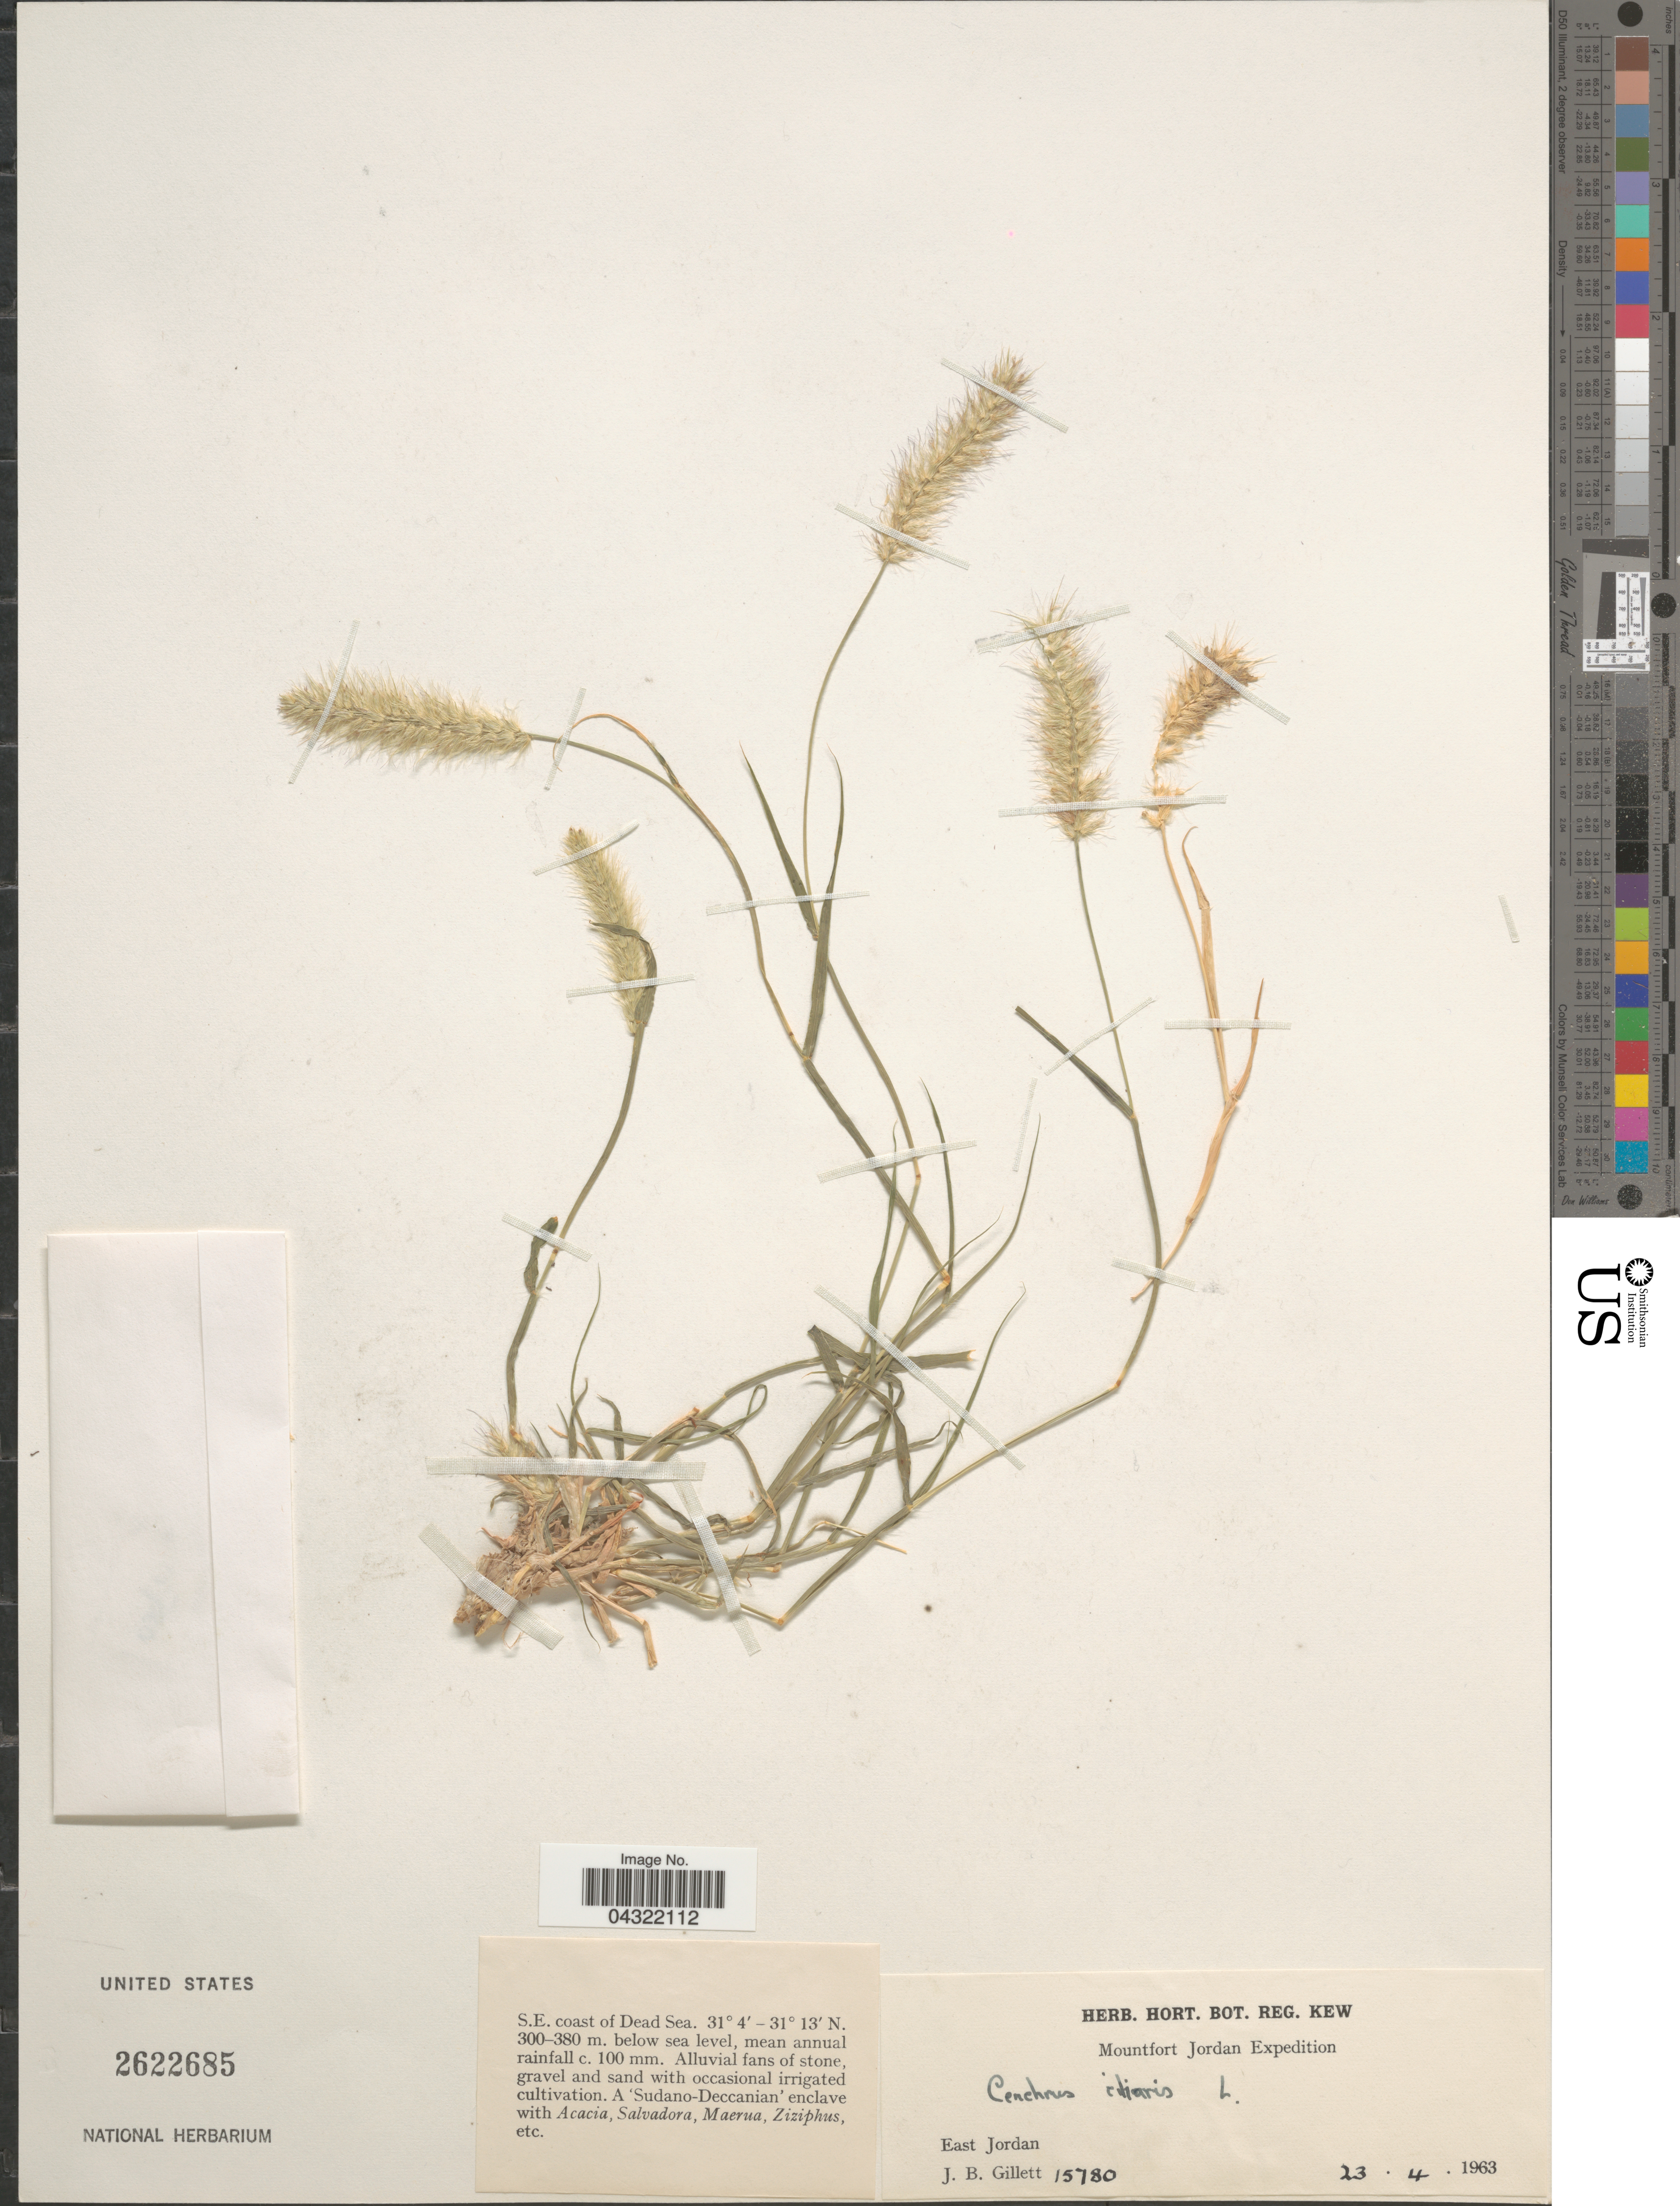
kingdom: Plantae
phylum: Tracheophyta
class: Liliopsida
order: Poales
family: Poaceae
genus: Cenchrus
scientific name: Cenchrus ciliaris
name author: L.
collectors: J. B. Gillett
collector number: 15780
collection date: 1963-04-23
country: Jordan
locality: Mountfort Jordan Expedition. East Jordan. S.E. coast of Dead Sea.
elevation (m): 300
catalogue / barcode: US 2622685